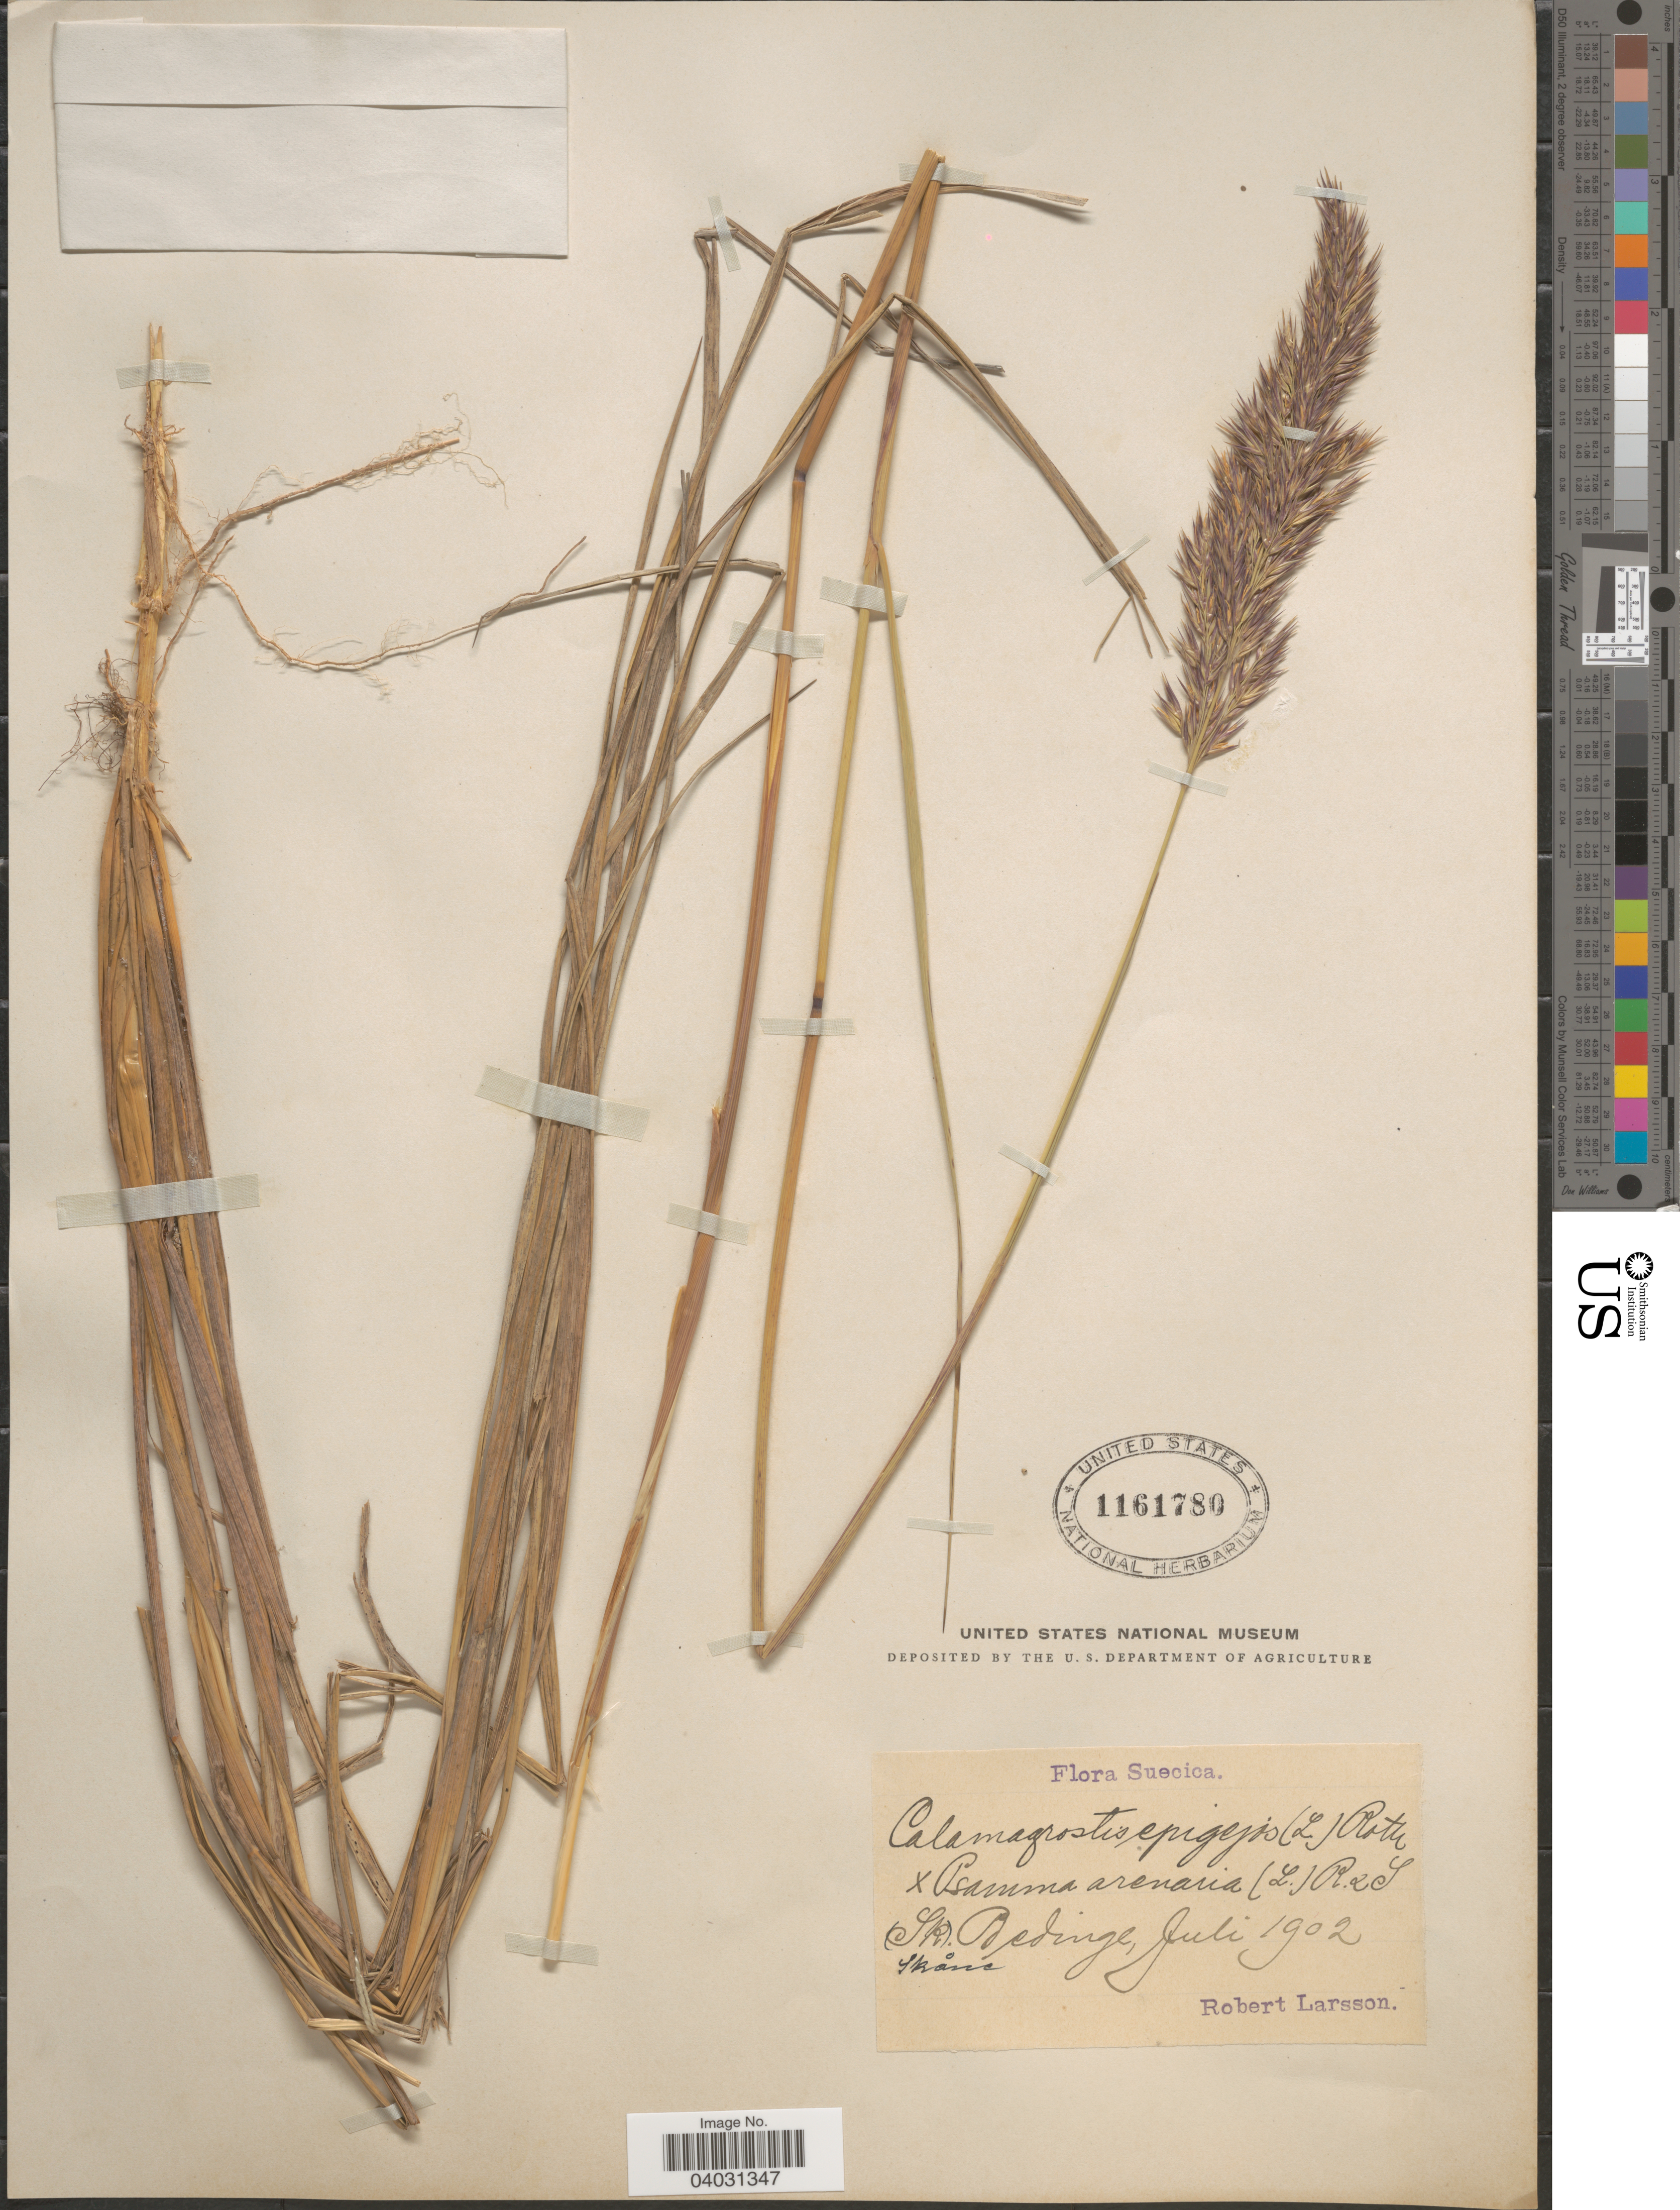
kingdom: Plantae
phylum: Tracheophyta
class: Liliopsida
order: Poales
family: Poaceae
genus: Calamagrostis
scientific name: Calamagrostis epigeios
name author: (L.) Roth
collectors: R. Larsson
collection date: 1902-07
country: Sweden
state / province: Skåne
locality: Suecica. (Sk). Bedinge.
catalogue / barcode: US 1161780